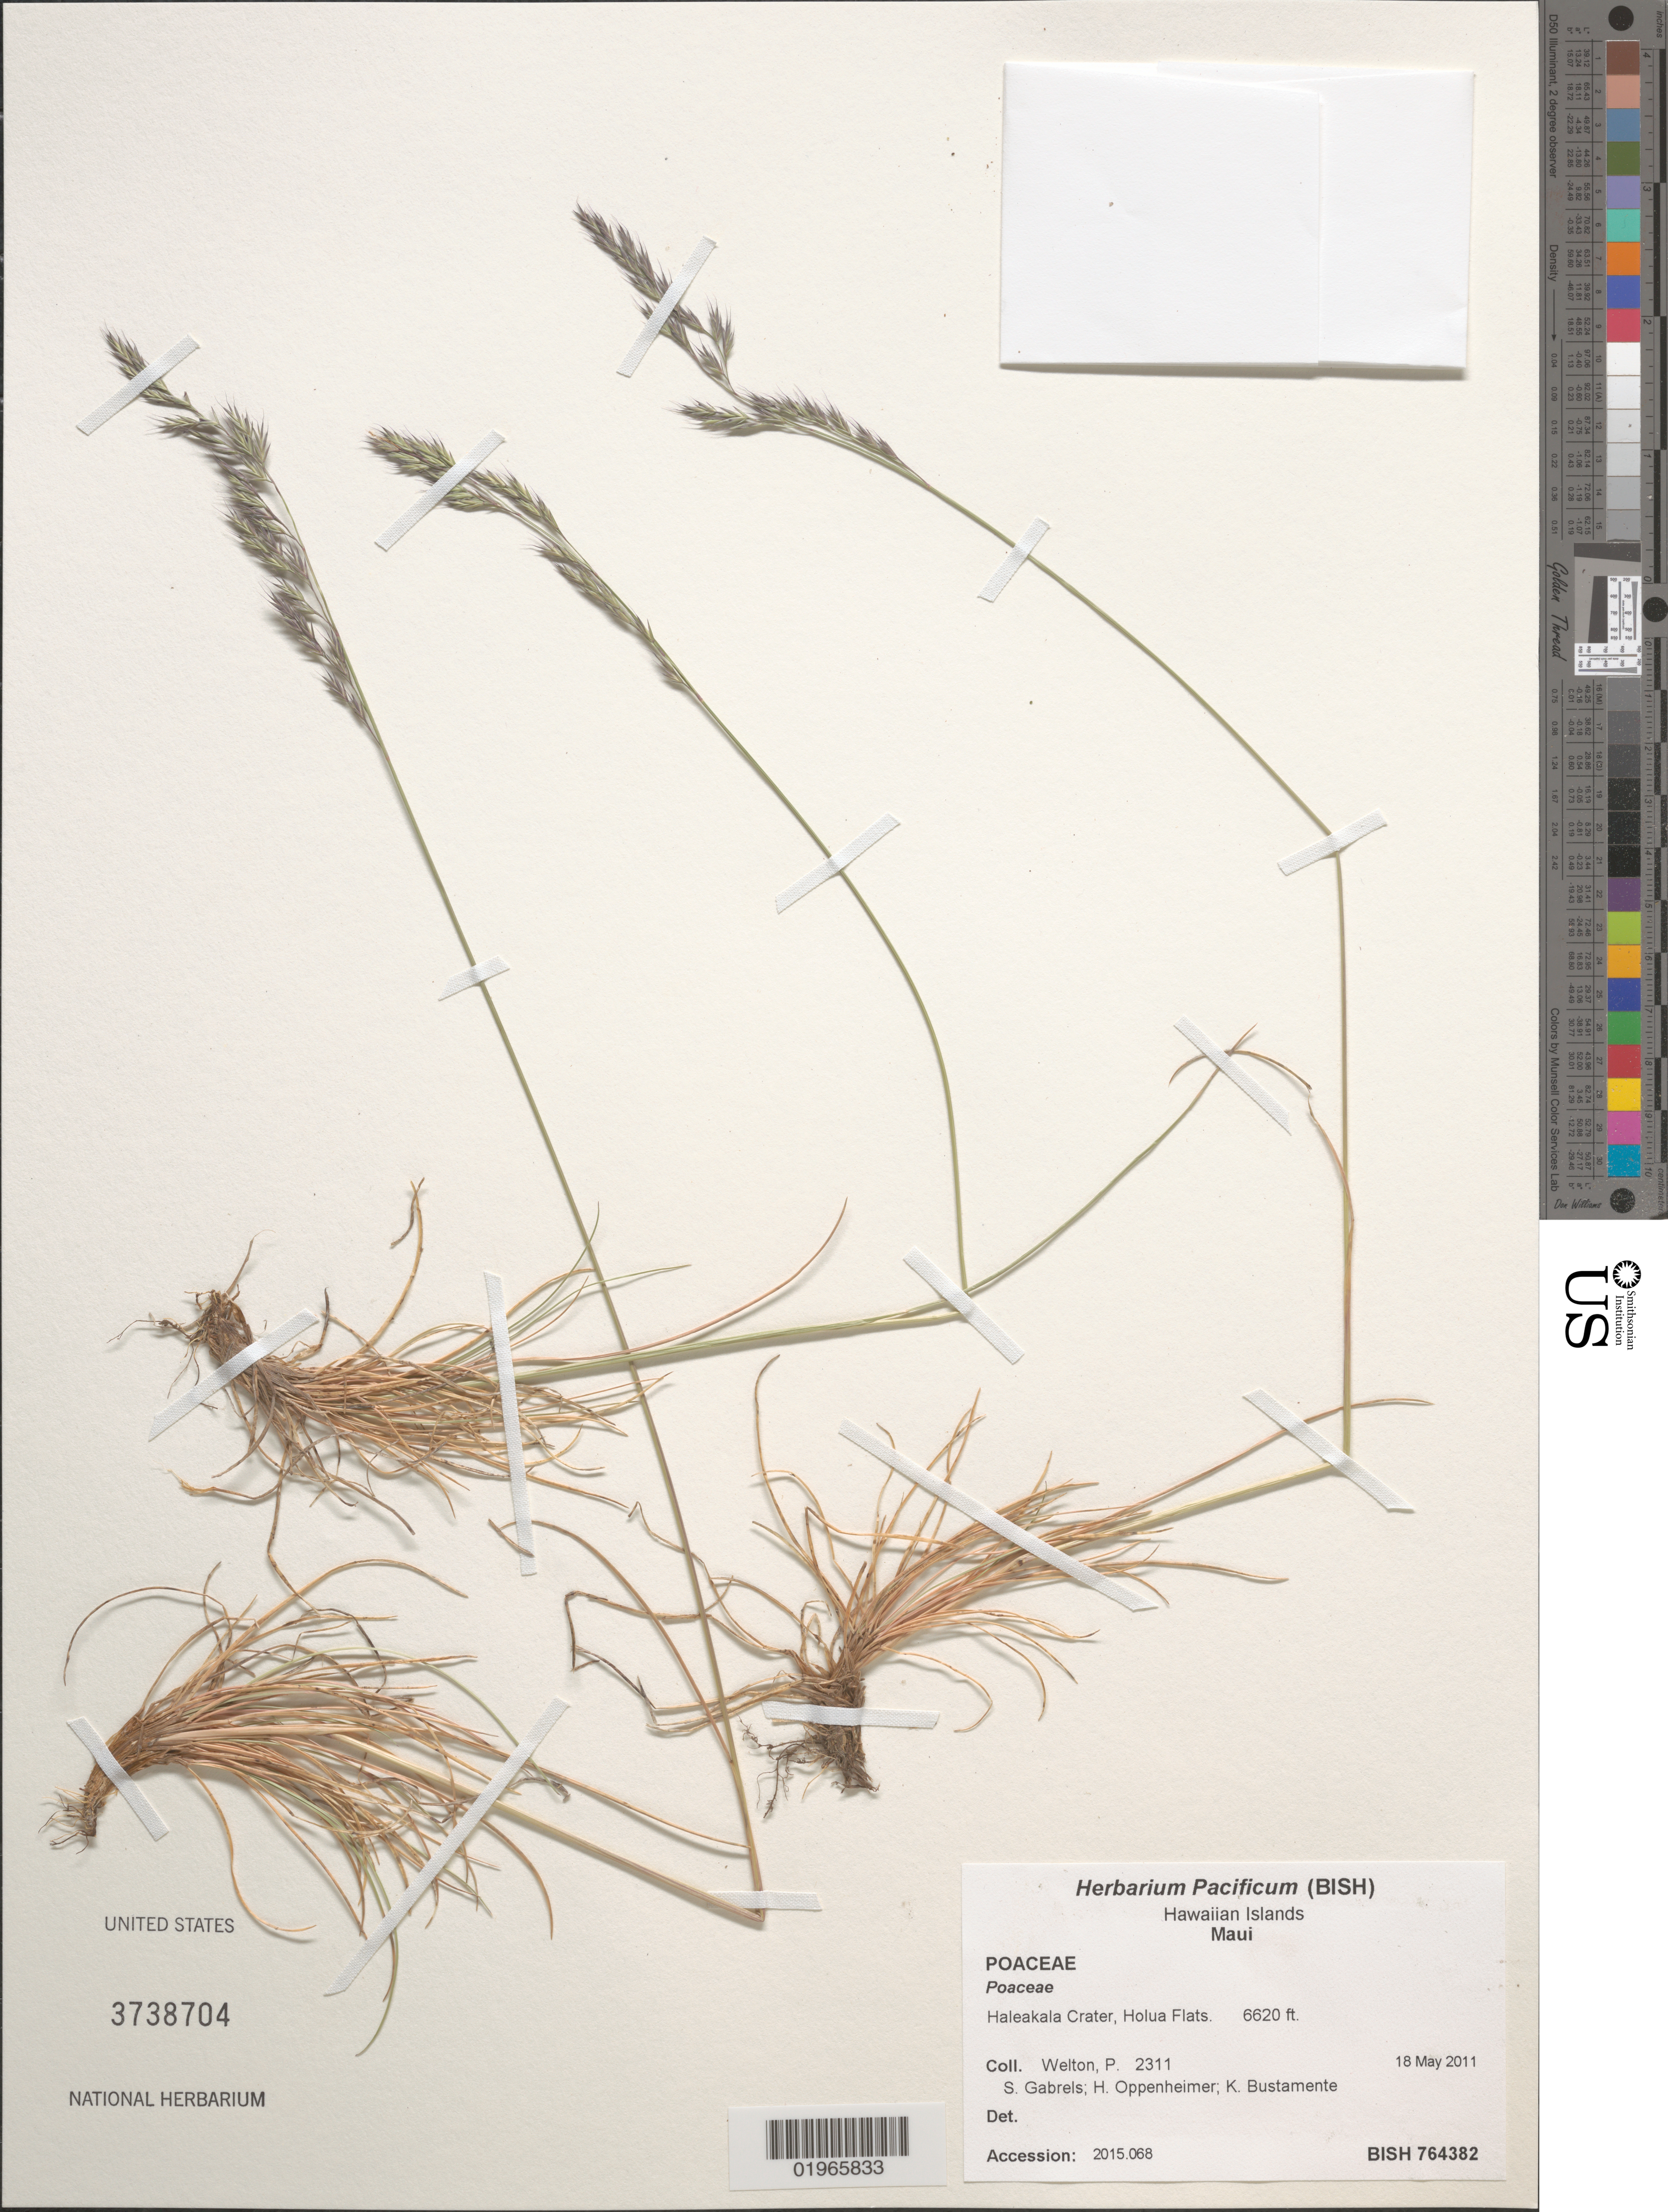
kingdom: Plantae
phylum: Tracheophyta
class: Liliopsida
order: Poales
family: Poaceae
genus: Festuca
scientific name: Festuca sp.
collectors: P. Welton, S. Gabrels, H. L. Oppenheimer & K. M. Bustamente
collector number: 2311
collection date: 2011-05-18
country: United States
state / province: Hawaii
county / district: Maui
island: Maui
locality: Haleakala Crater, Holua Flats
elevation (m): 2018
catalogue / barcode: US 3738704